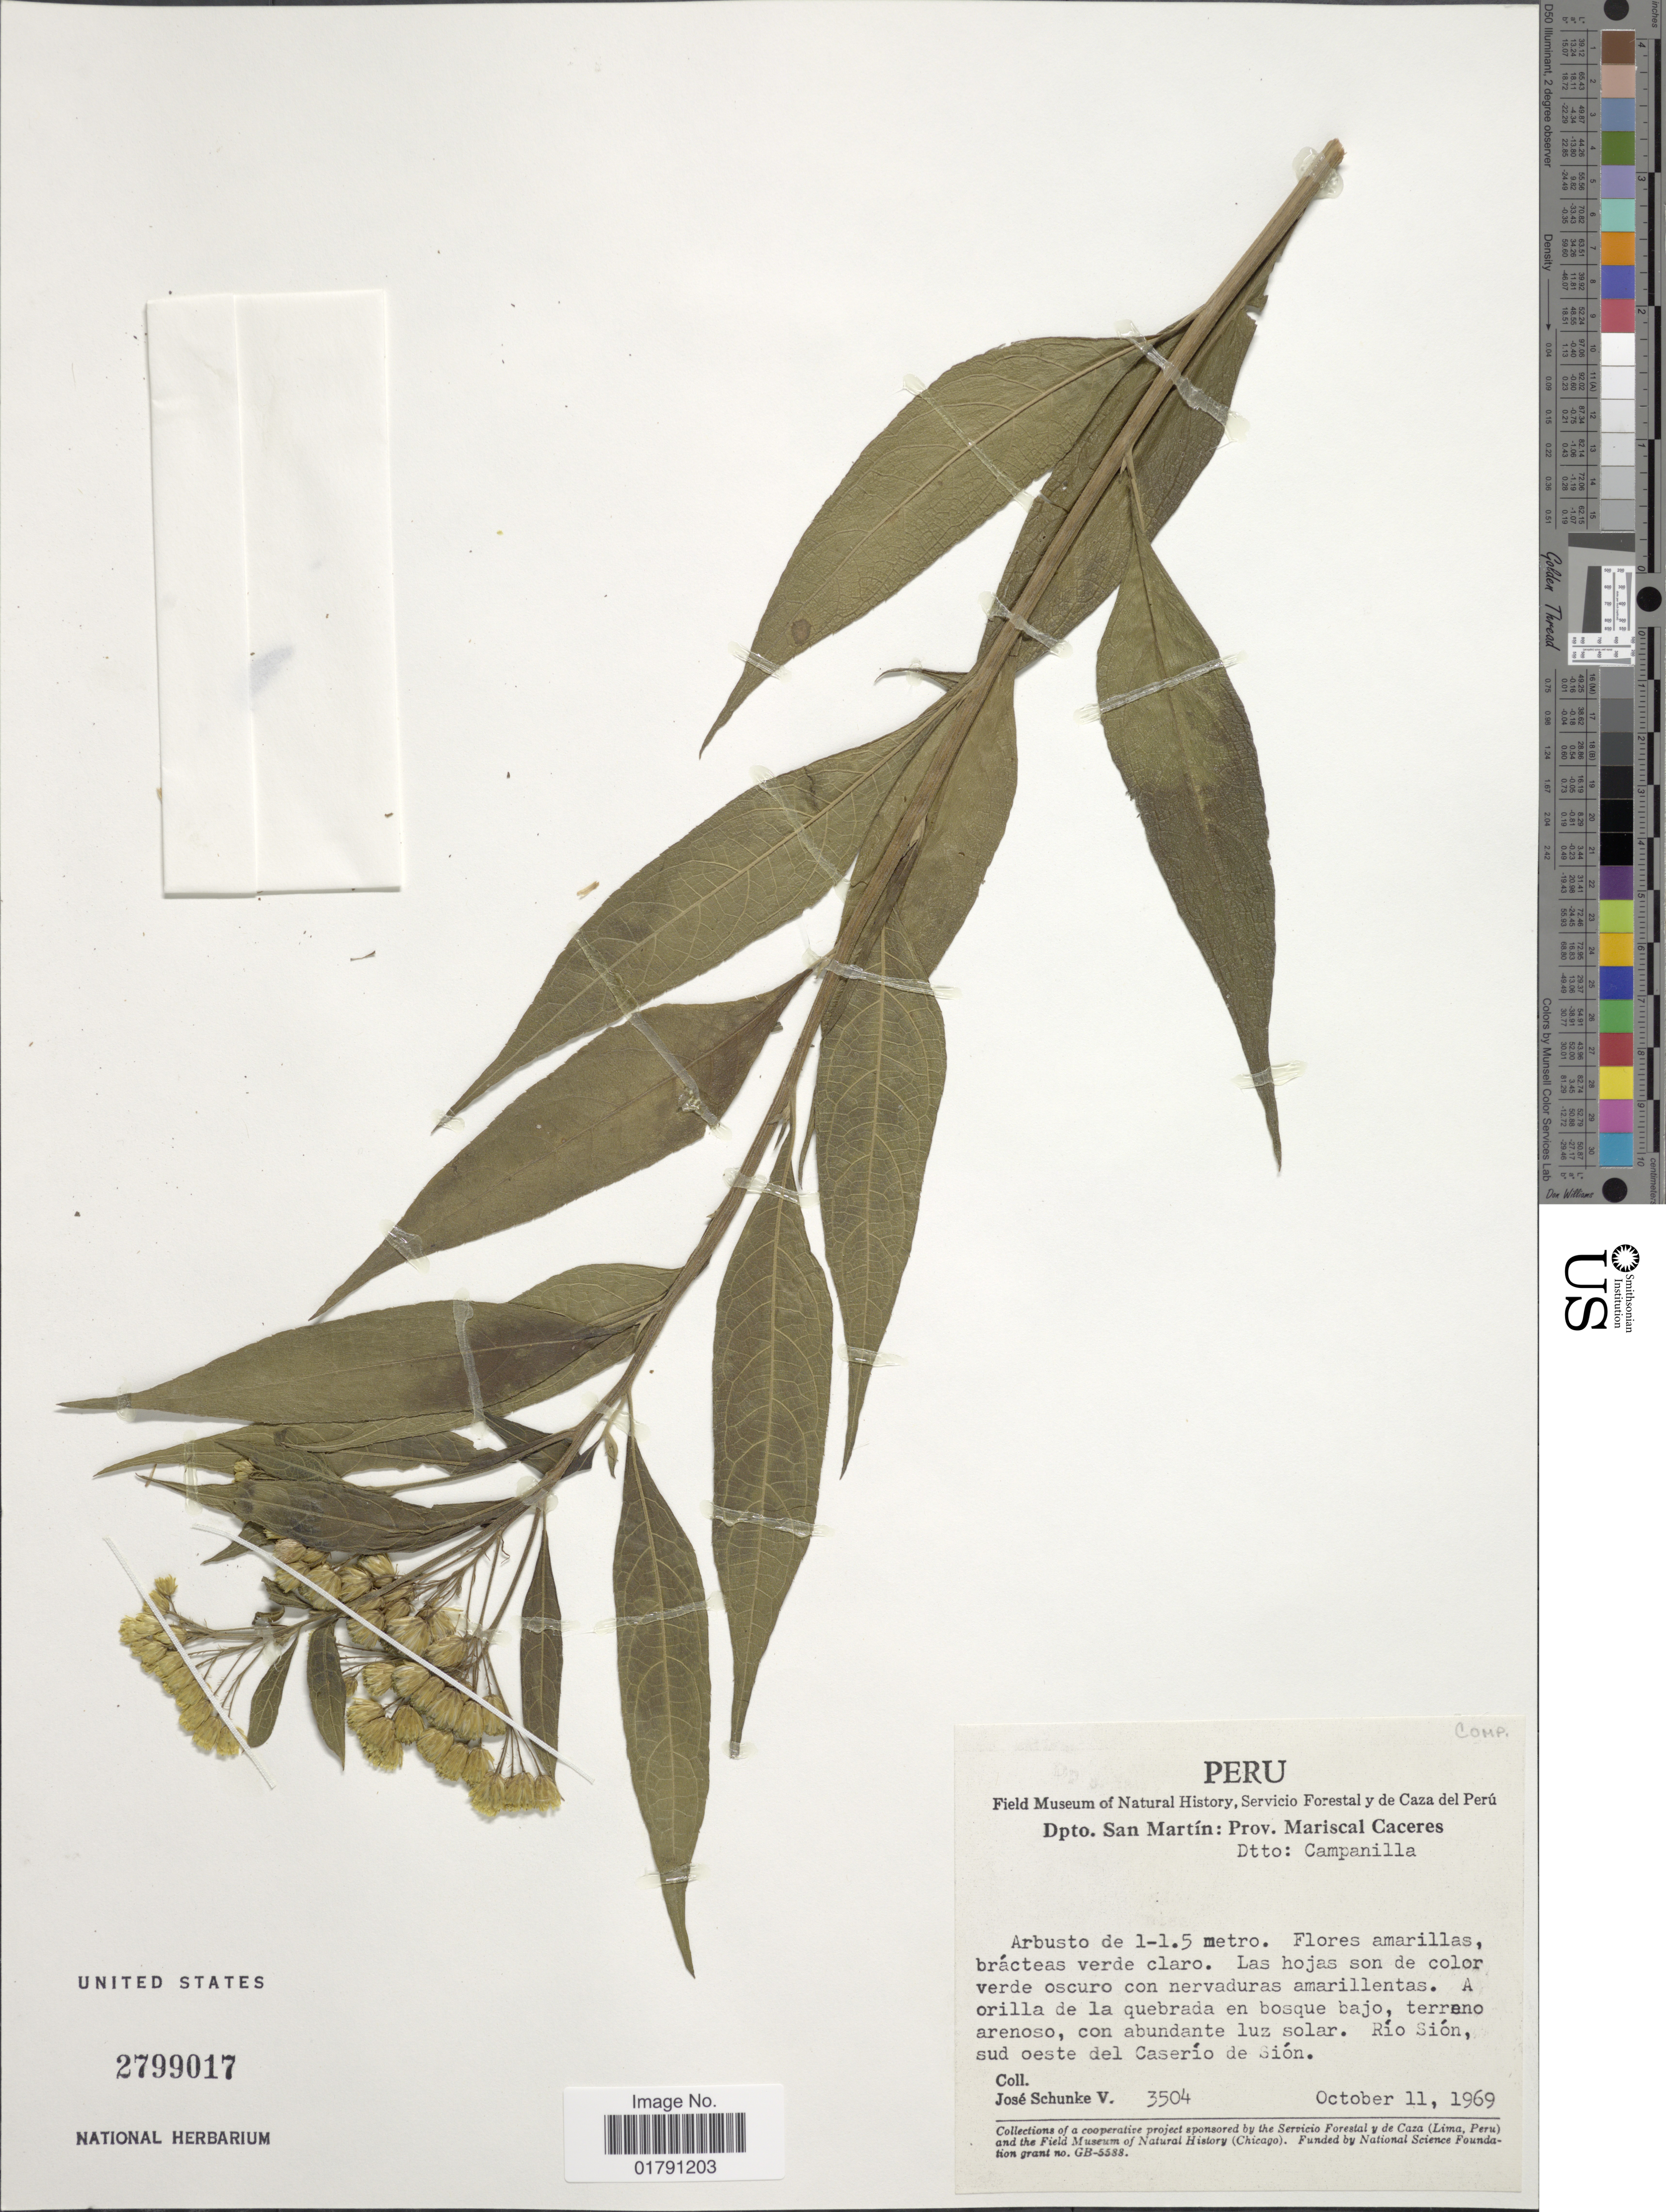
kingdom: Plantae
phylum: Tracheophyta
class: Magnoliopsida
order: Asterales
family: Asteraceae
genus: Neurolaena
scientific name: Neurolaena lobata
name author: (L.) R. Br. ex Cass.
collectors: J. Schunke Vigo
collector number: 3504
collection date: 1969-10-11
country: Peru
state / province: San Martín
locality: Prov. Mariscal Caceres, Dtto. Campanilla, Rio Sion, sud oeste del Caserio de Sion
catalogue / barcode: US 2799017